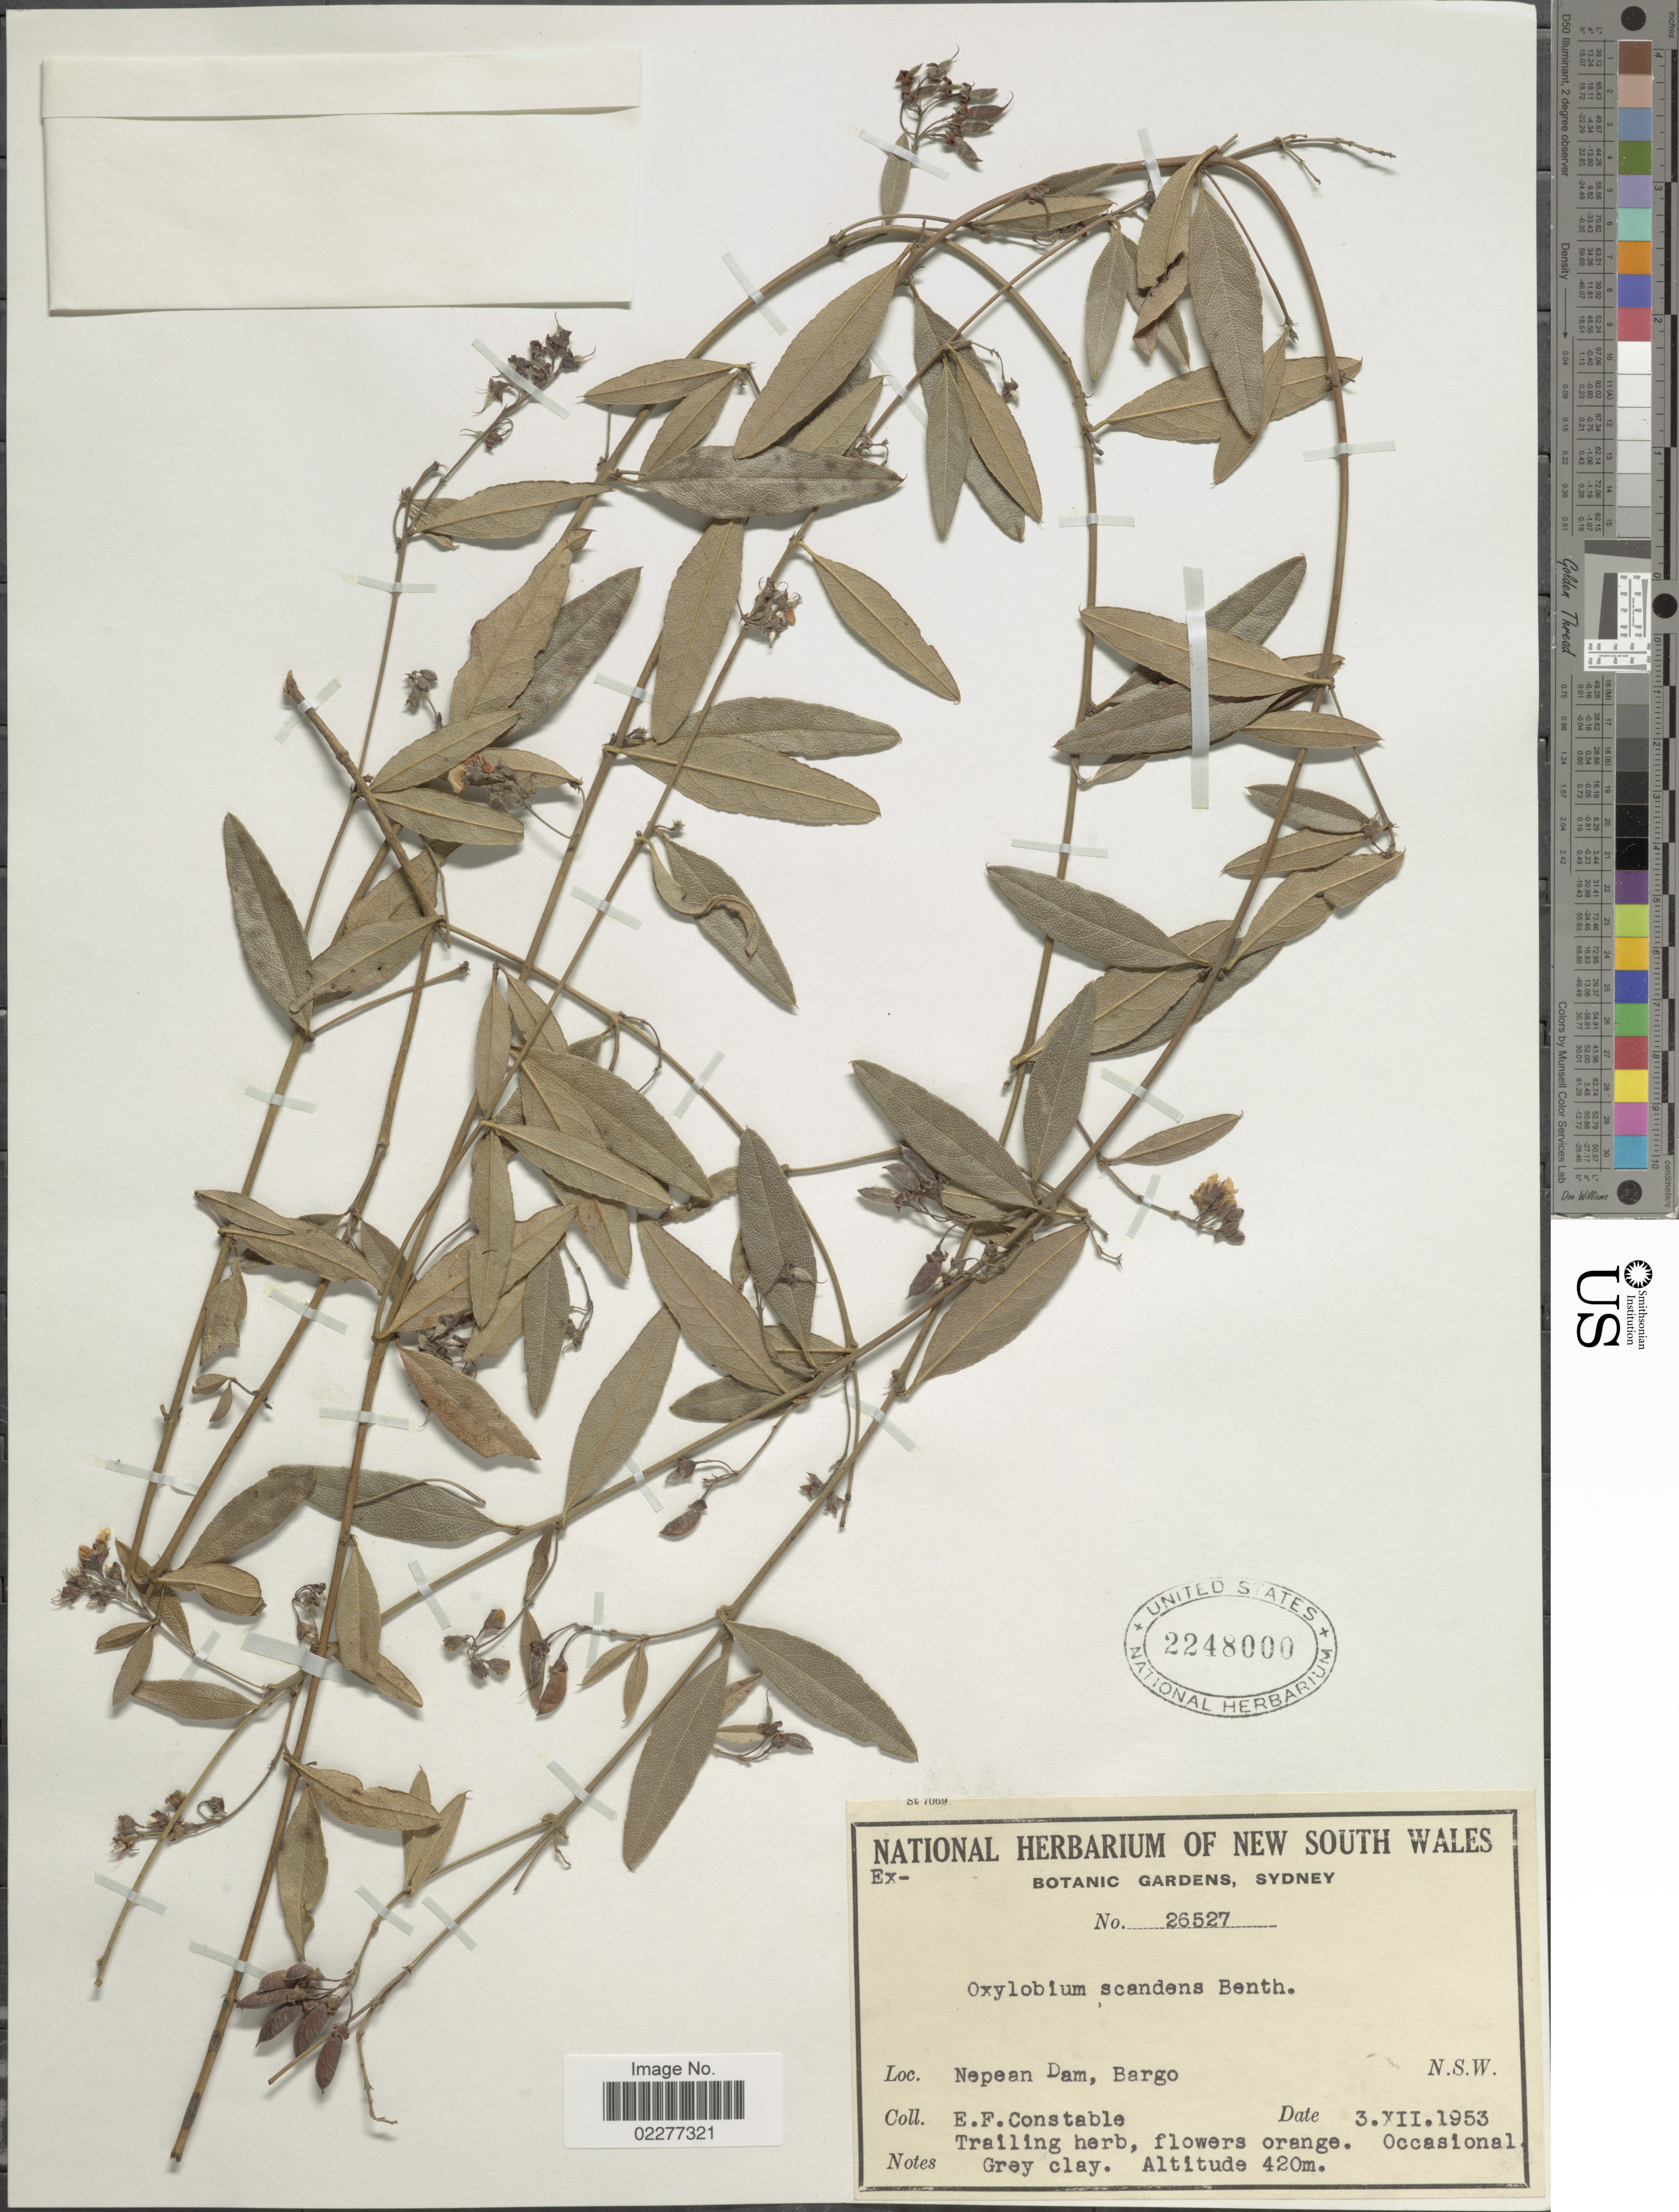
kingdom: Plantae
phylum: Tracheophyta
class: Magnoliopsida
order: Fabales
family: Fabaceae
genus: Oxylobium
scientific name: Oxylobium scandens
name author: (Sm.) Benth.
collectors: E. F. Constable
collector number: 26527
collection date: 1953-12-03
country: Australia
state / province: New South Wales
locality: Nepean Dam, Bargo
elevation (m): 420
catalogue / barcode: US 2248000